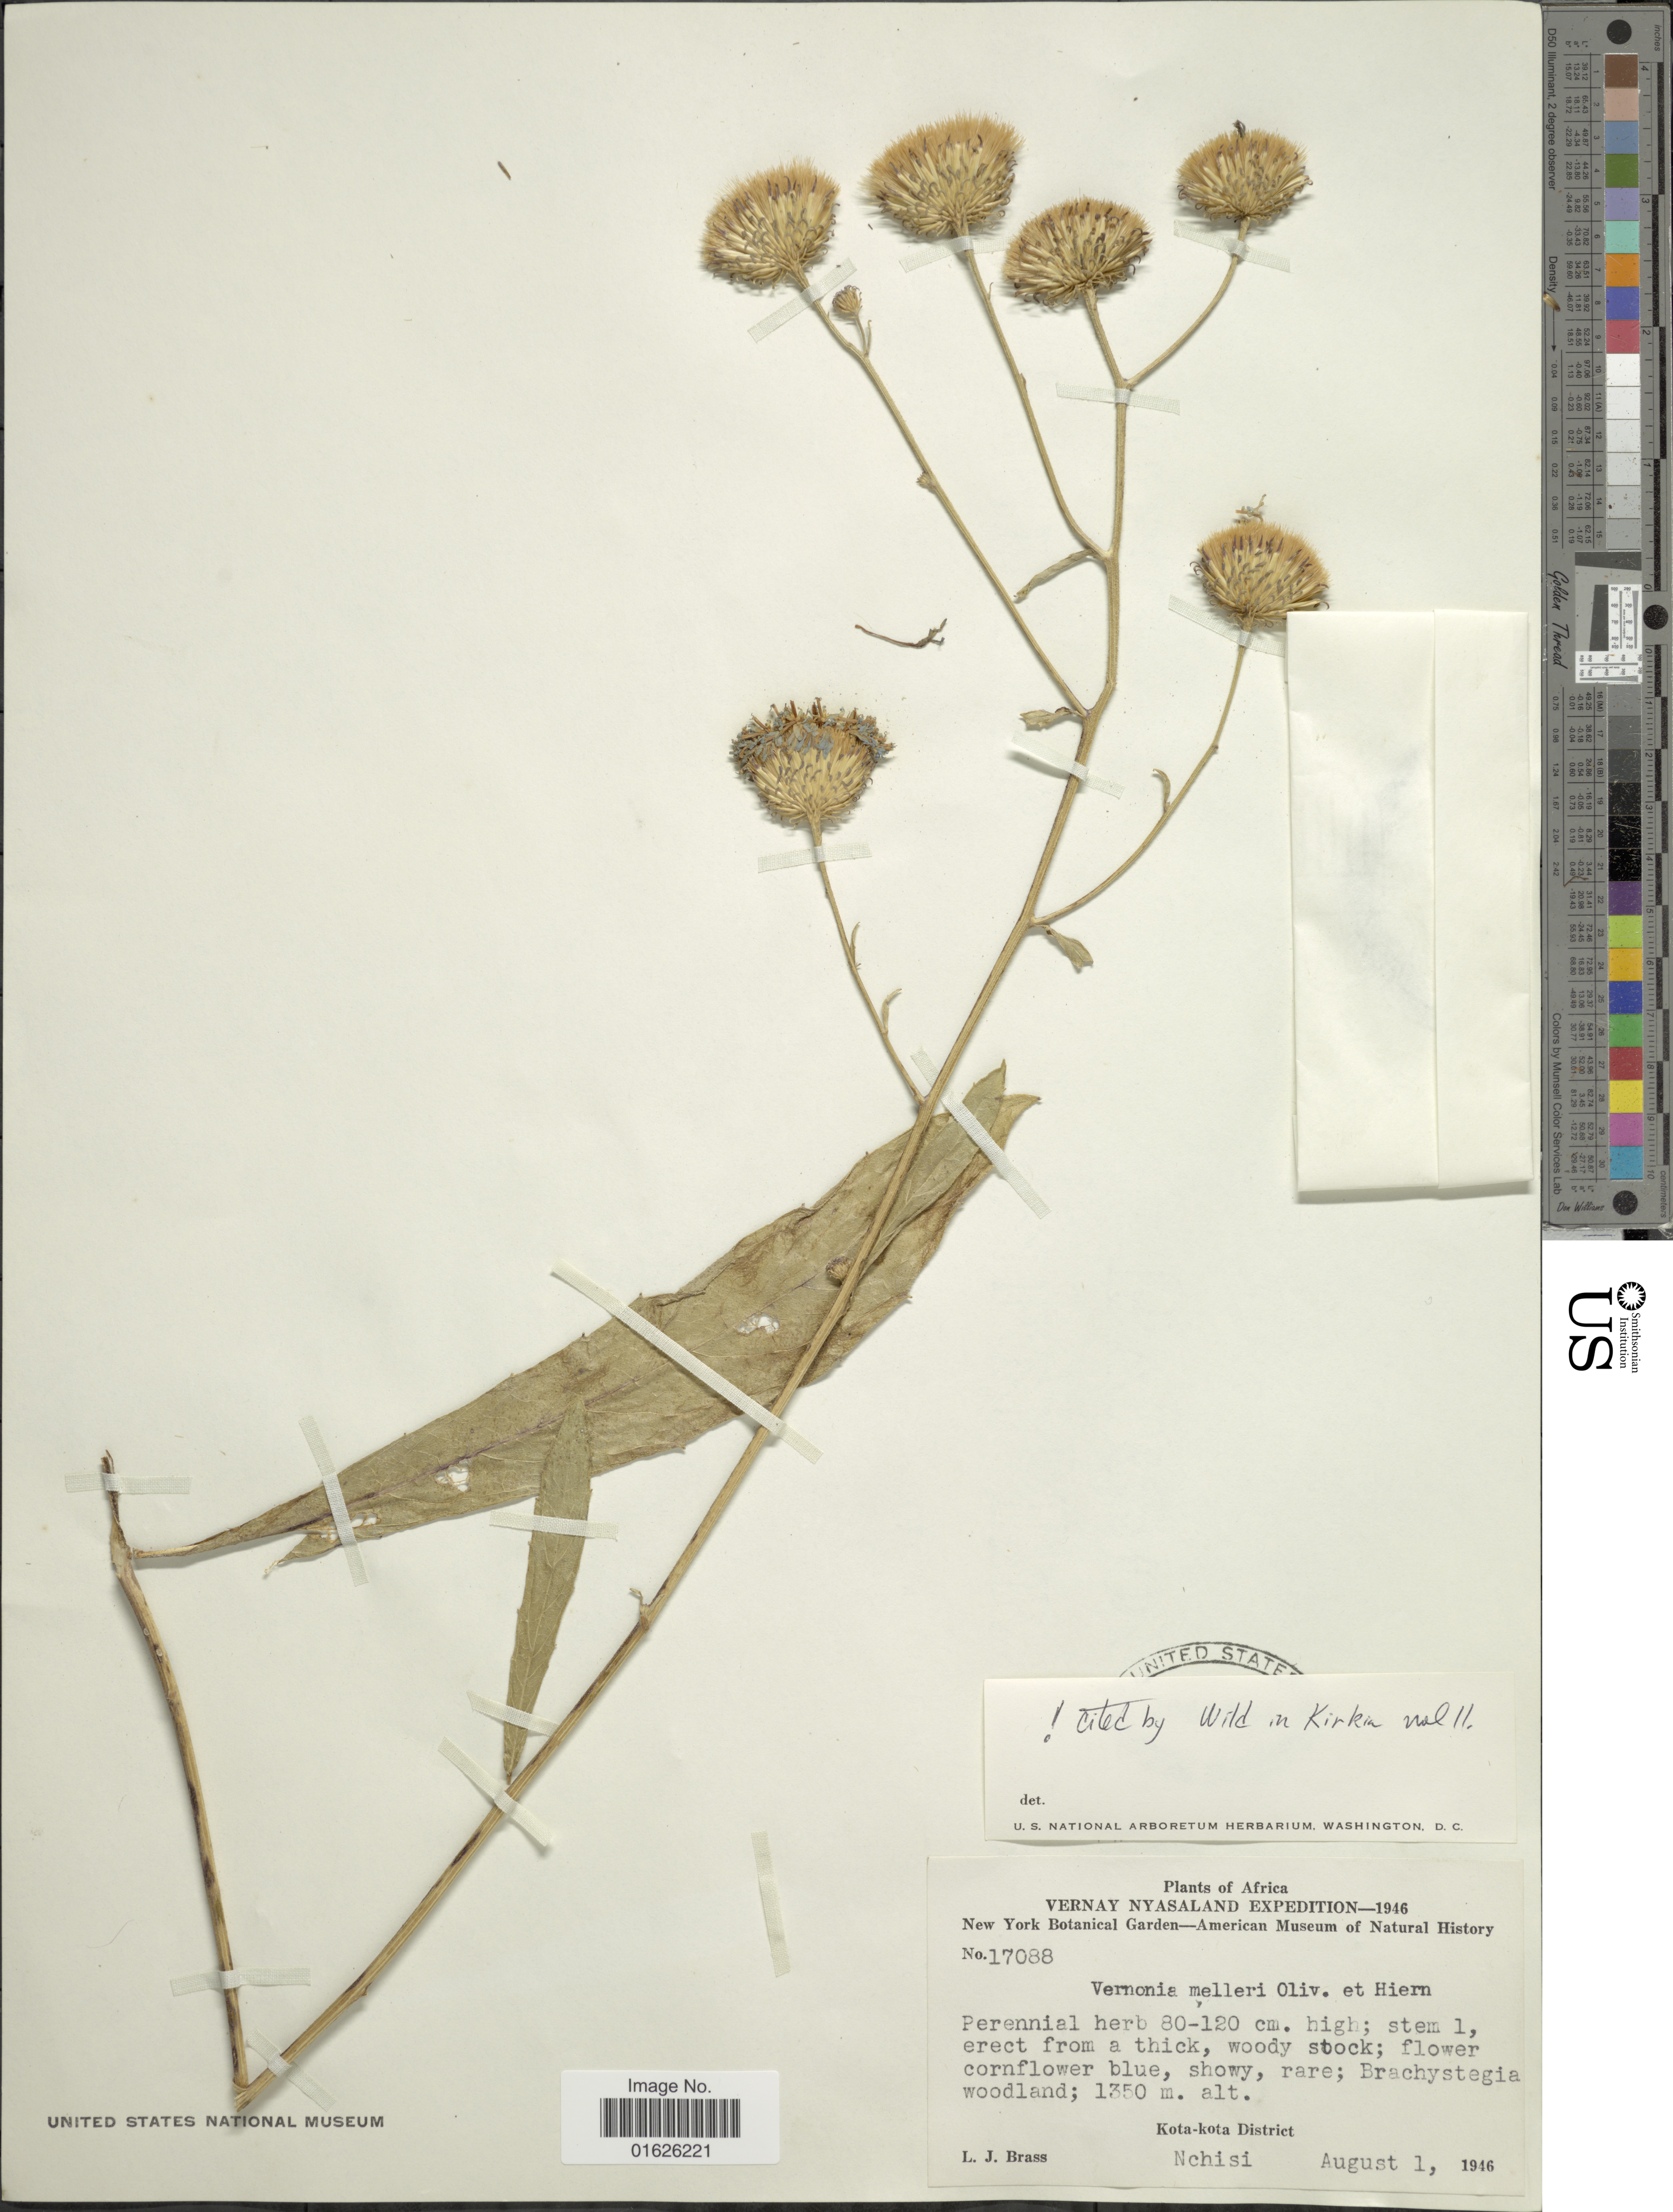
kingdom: Plantae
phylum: Tracheophyta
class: Magnoliopsida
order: Asterales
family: Asteraceae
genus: Linzia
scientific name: Linzia melleri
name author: (Oliv. & Hiern) H. Rob.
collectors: L. J. Brass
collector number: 17088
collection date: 1946-08-01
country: Malawi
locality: Vernay Nyasaland, Kota - Kota District, Nchisi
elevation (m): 1350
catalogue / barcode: US 2061961